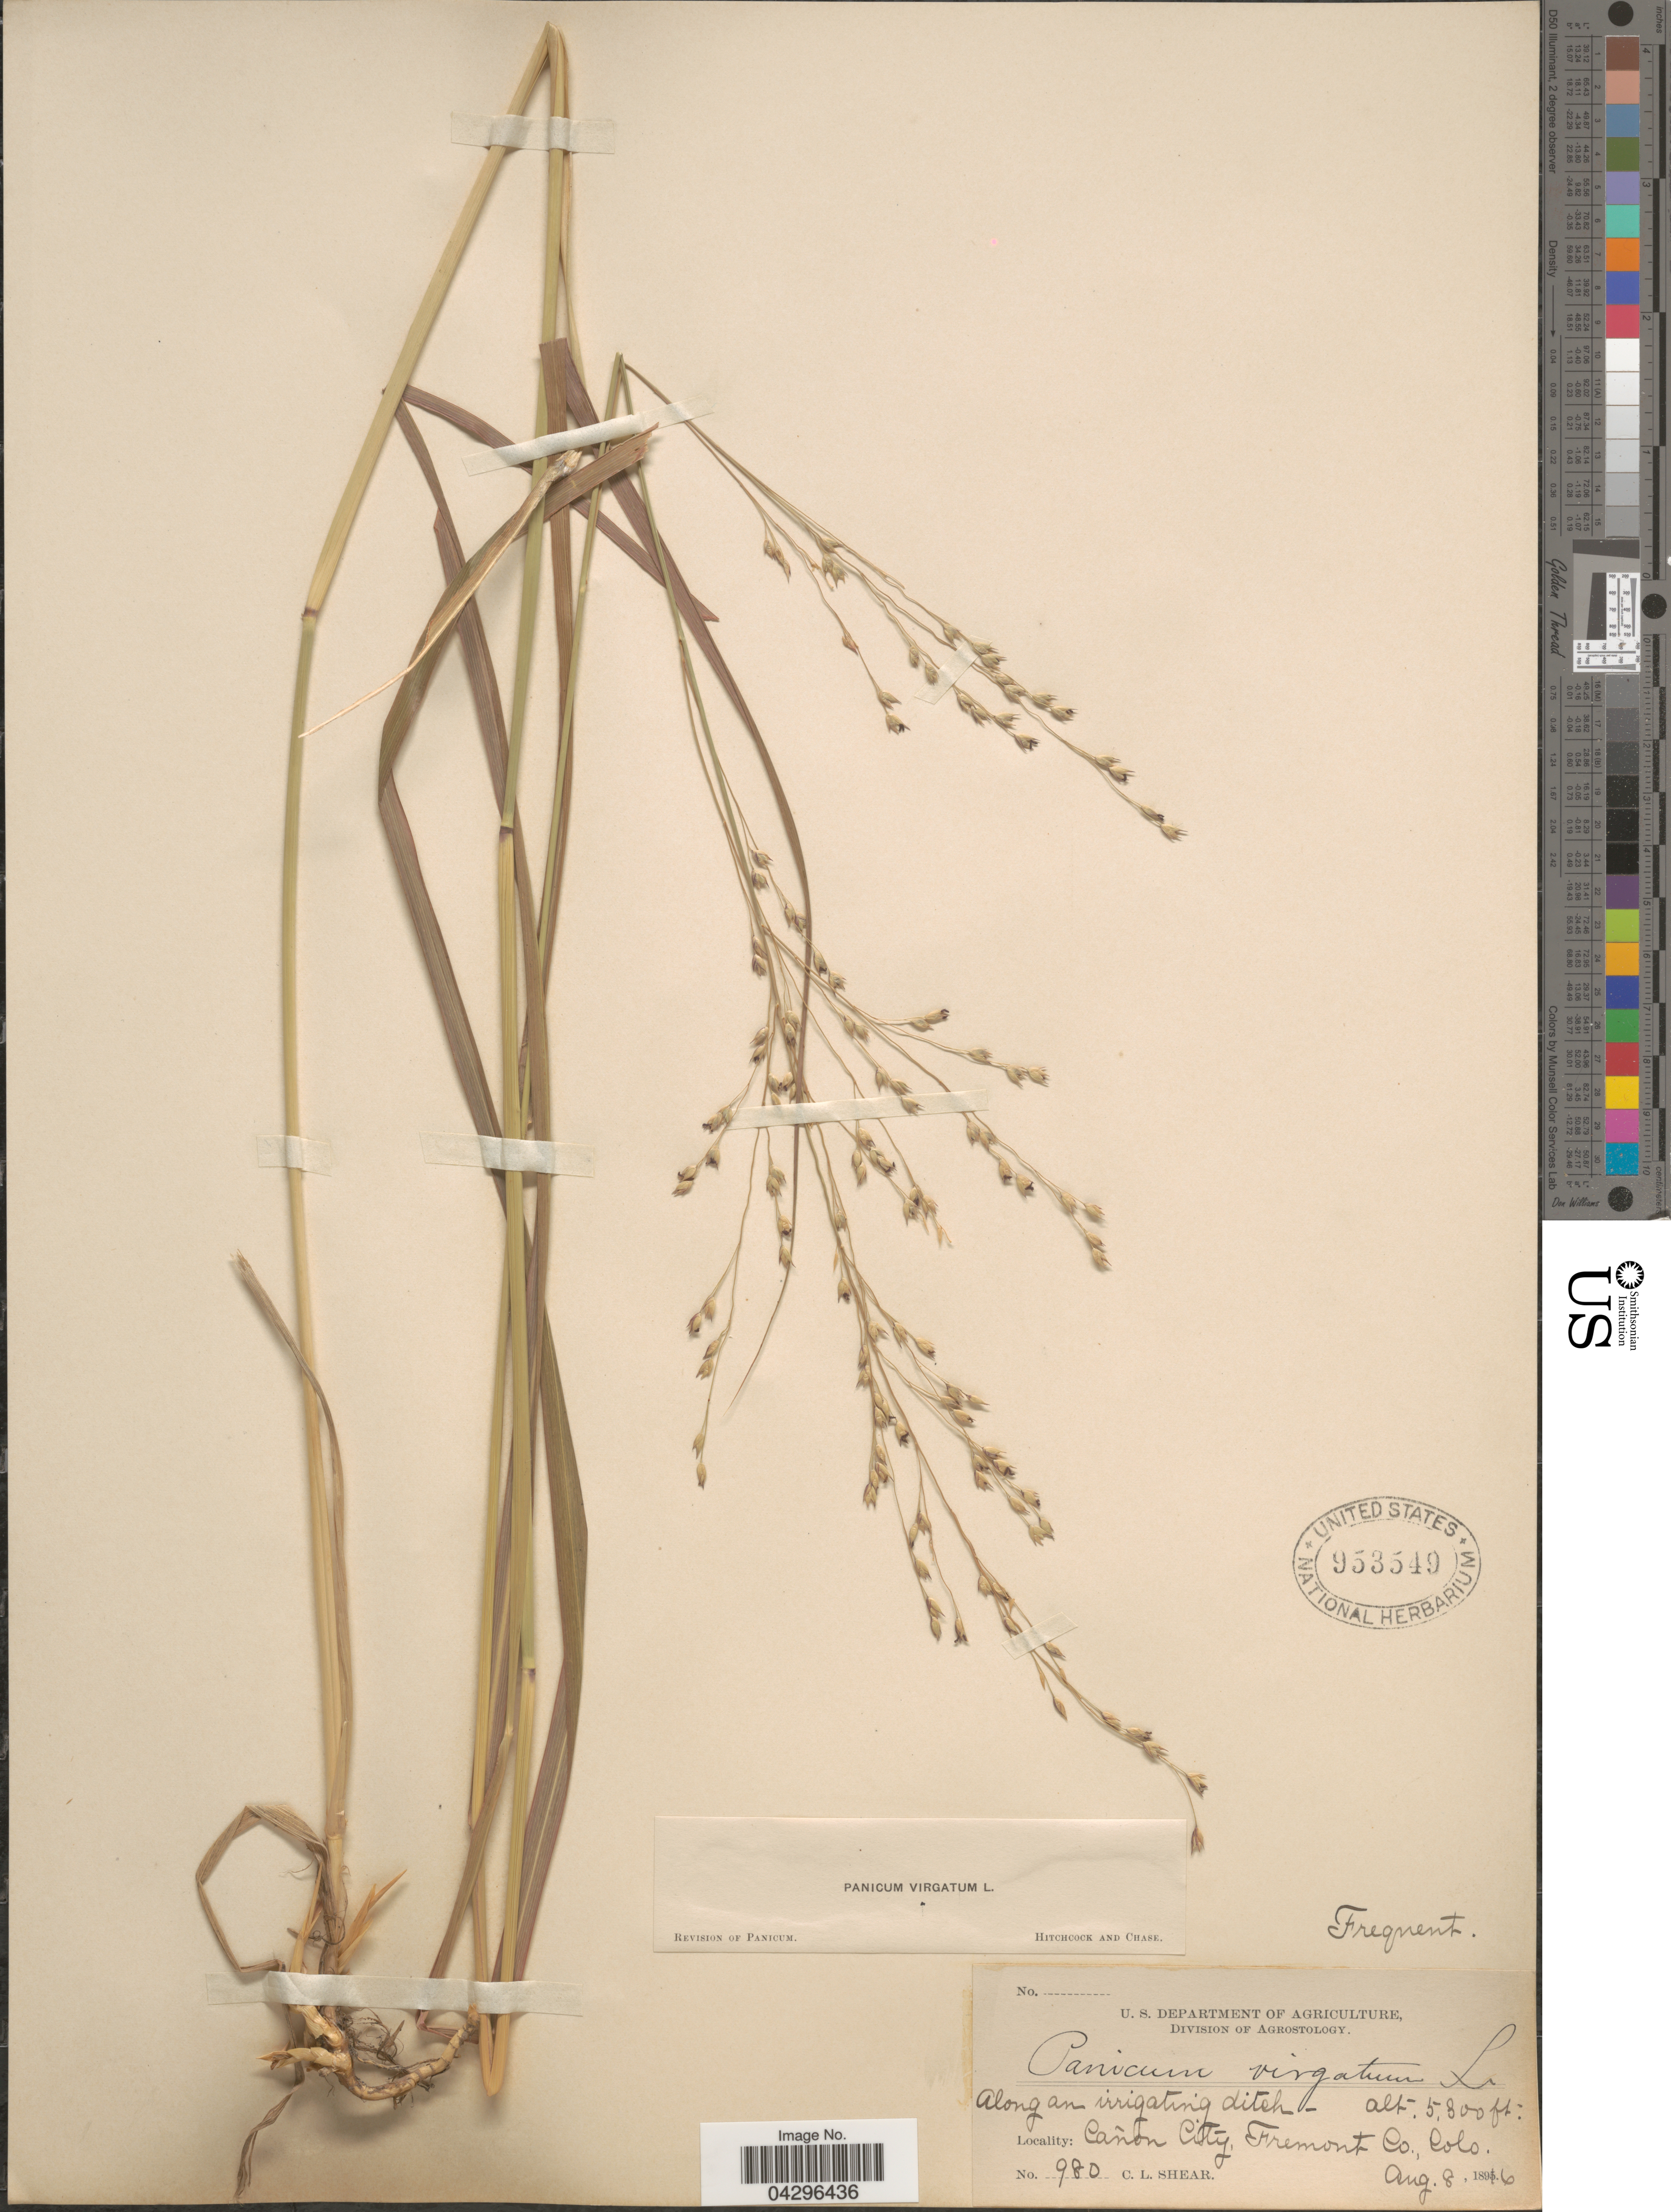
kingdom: Plantae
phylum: Tracheophyta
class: Liliopsida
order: Poales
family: Poaceae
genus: Panicum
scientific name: Panicum virgatum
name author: L.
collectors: C. L. Shear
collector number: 980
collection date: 1896-08-08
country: United States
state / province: Colorado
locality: Along an irrigating ditch. Cañon City, Fremont Co.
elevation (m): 1768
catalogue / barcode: US 953549